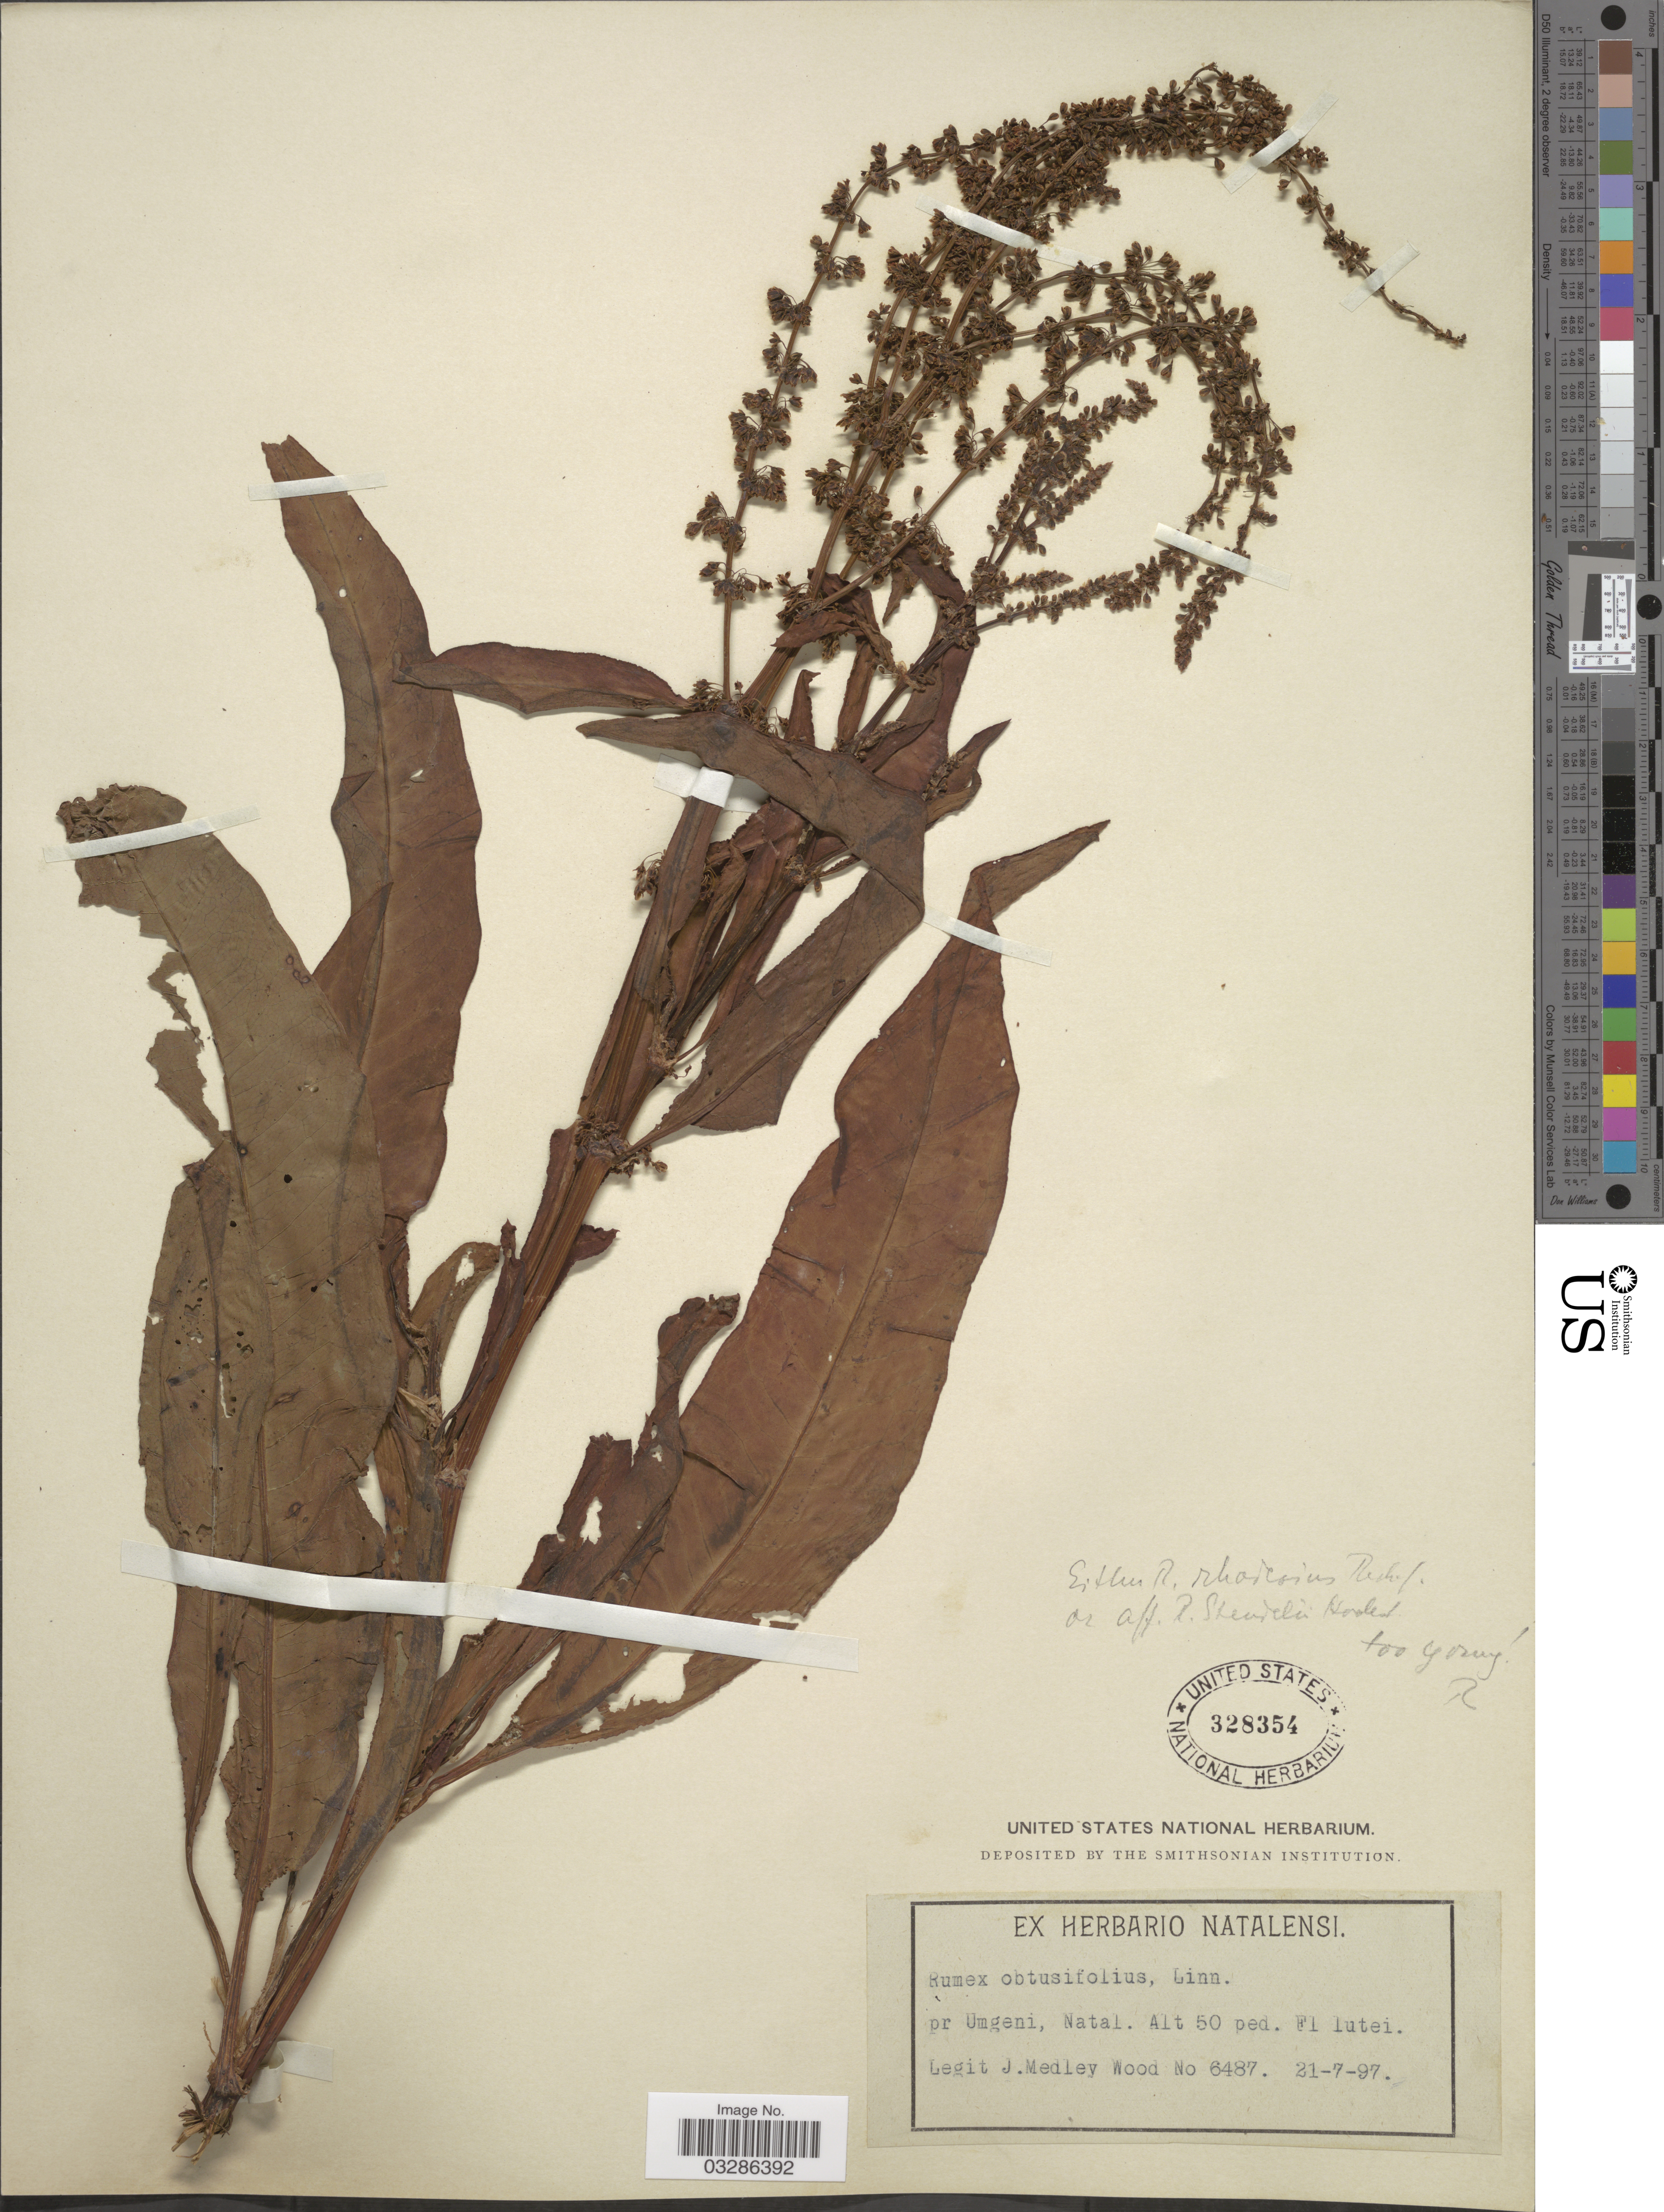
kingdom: Plantae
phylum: Tracheophyta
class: Magnoliopsida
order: Caryophyllales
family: Polygonaceae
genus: Rumex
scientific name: Rumex obtusifolius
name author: L.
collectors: J. M. Wood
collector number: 6487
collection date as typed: Transcribed d/m/y: 21/7/97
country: South Africa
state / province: KwaZulu-Natal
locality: Pr Umgeni, Natal.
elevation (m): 15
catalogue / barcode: US 328354